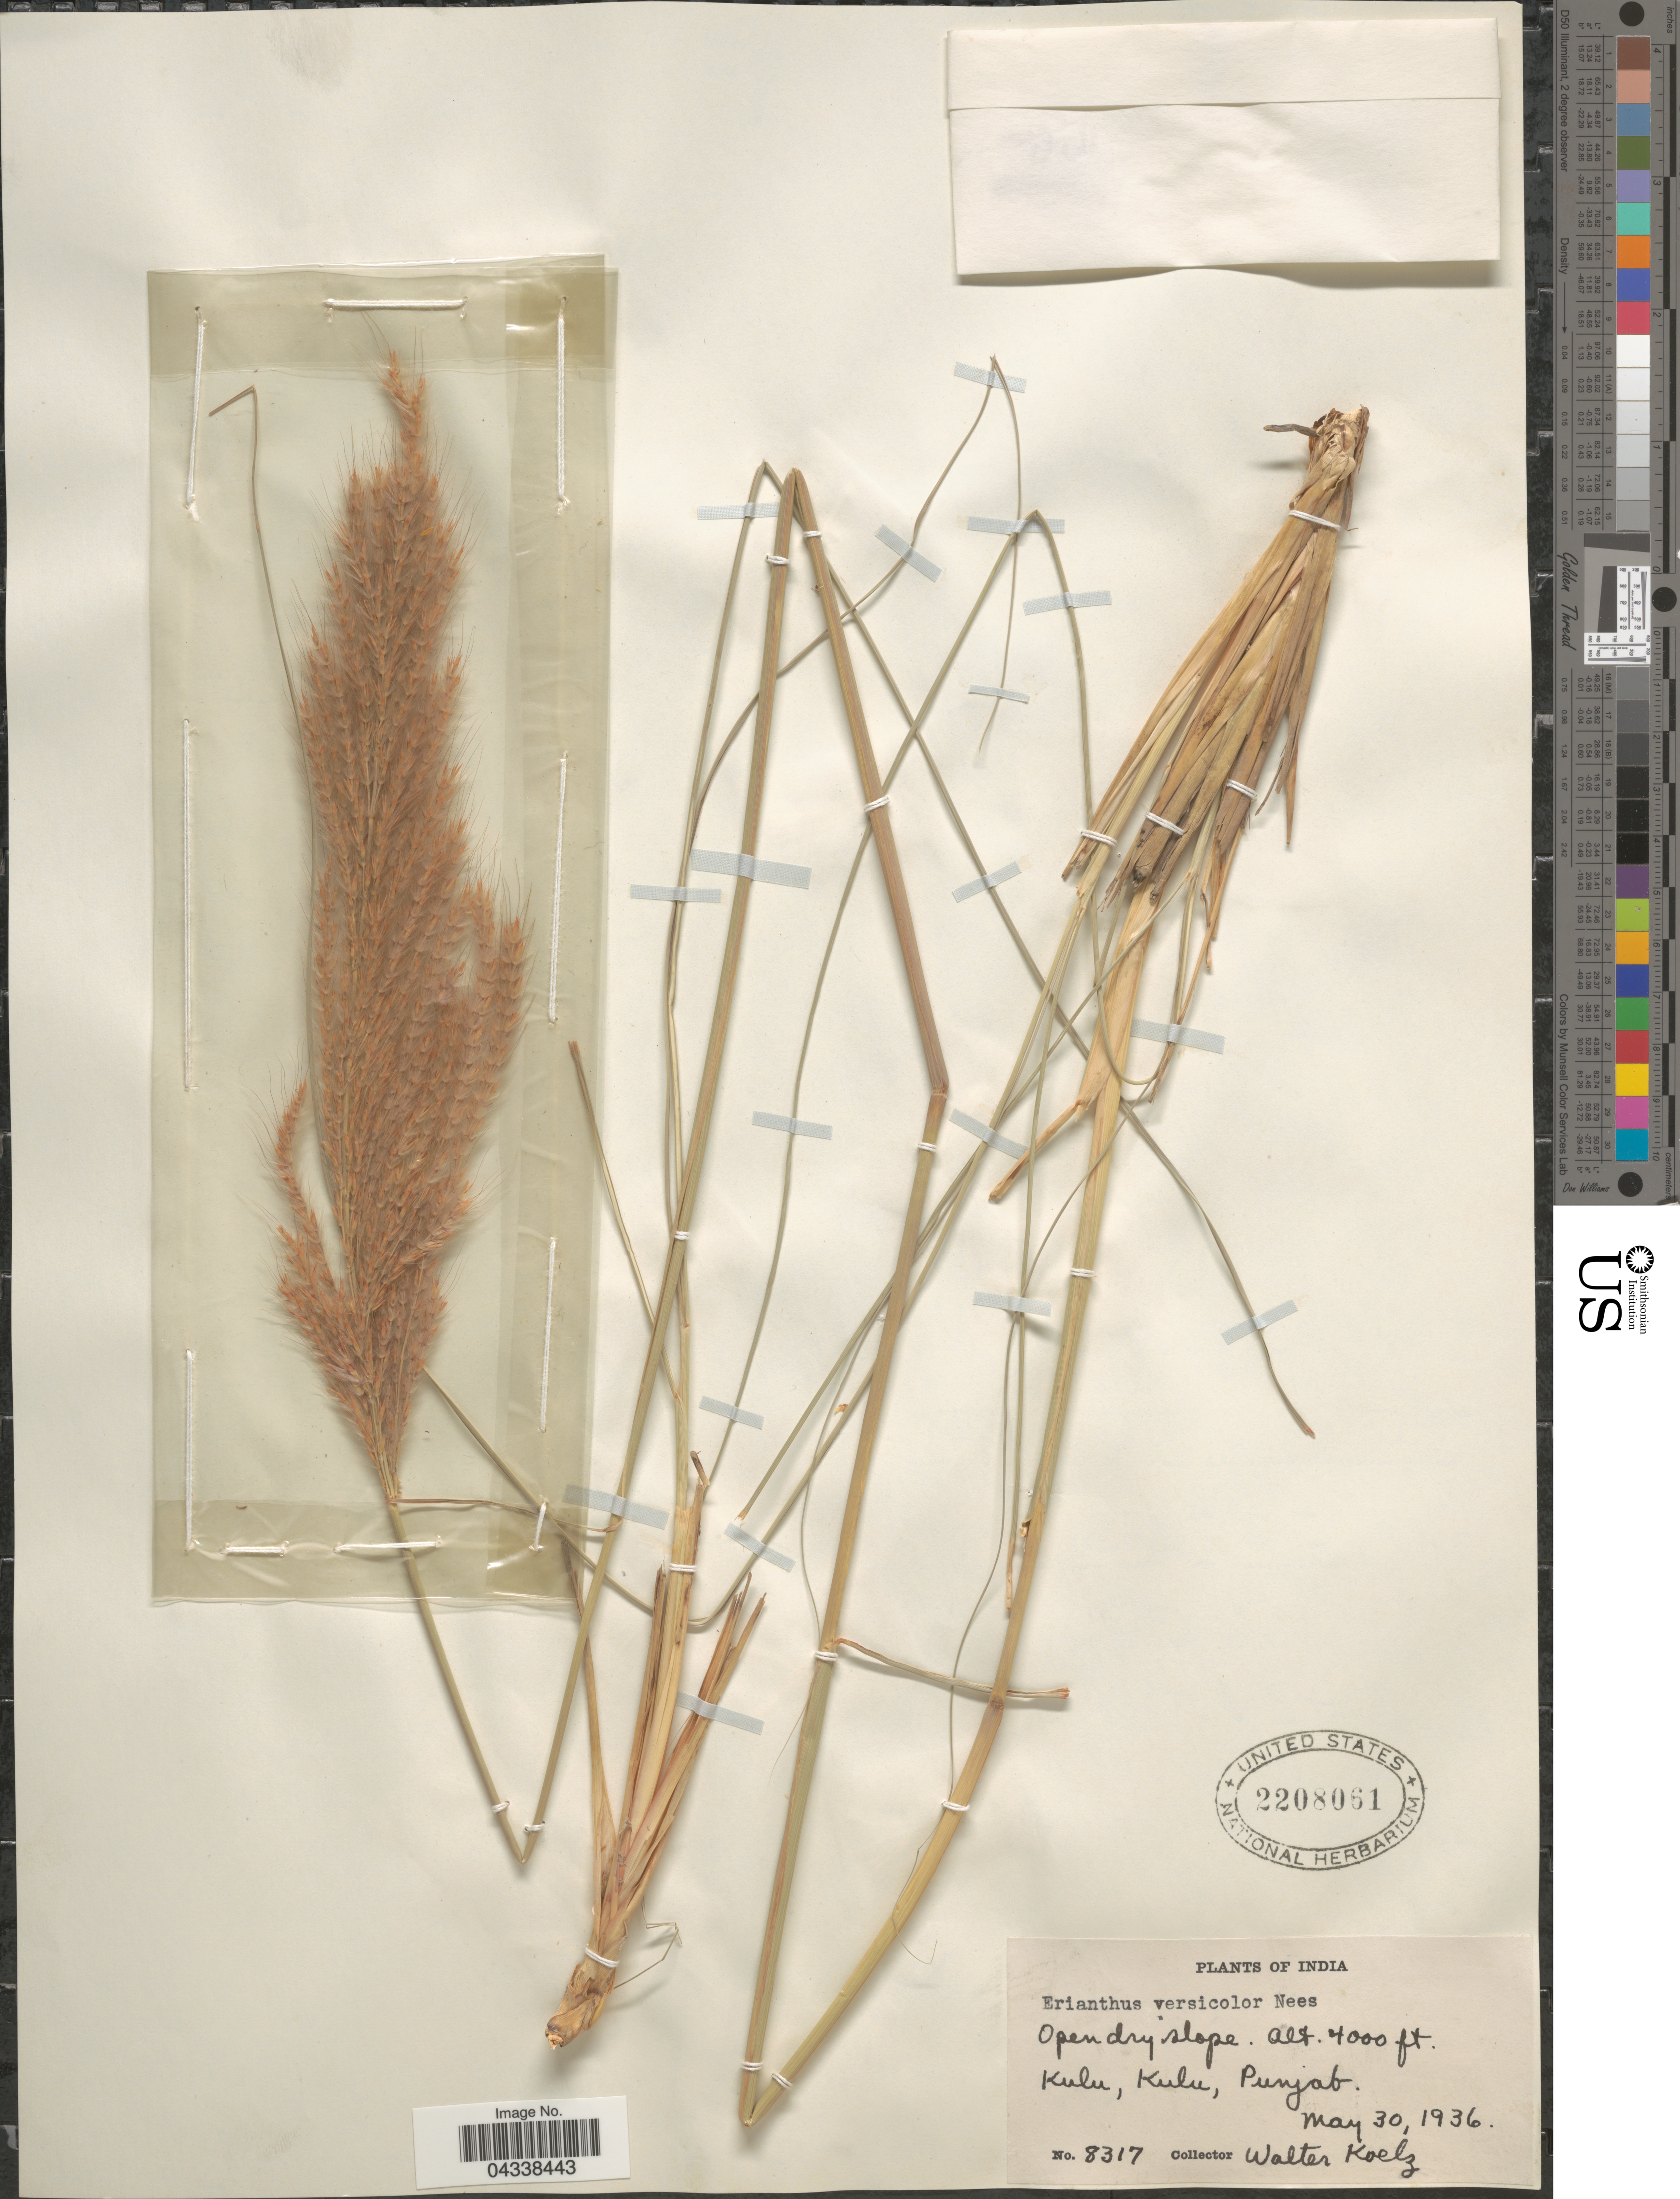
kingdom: Plantae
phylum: Tracheophyta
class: Liliopsida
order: Poales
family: Poaceae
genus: Saccharum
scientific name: Saccharum rufipilum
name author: Steud.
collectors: W. N. Koelz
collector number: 8317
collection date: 1936-05-30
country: India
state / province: Punjab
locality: Kulu, Kulu.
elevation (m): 1219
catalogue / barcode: US 2208061